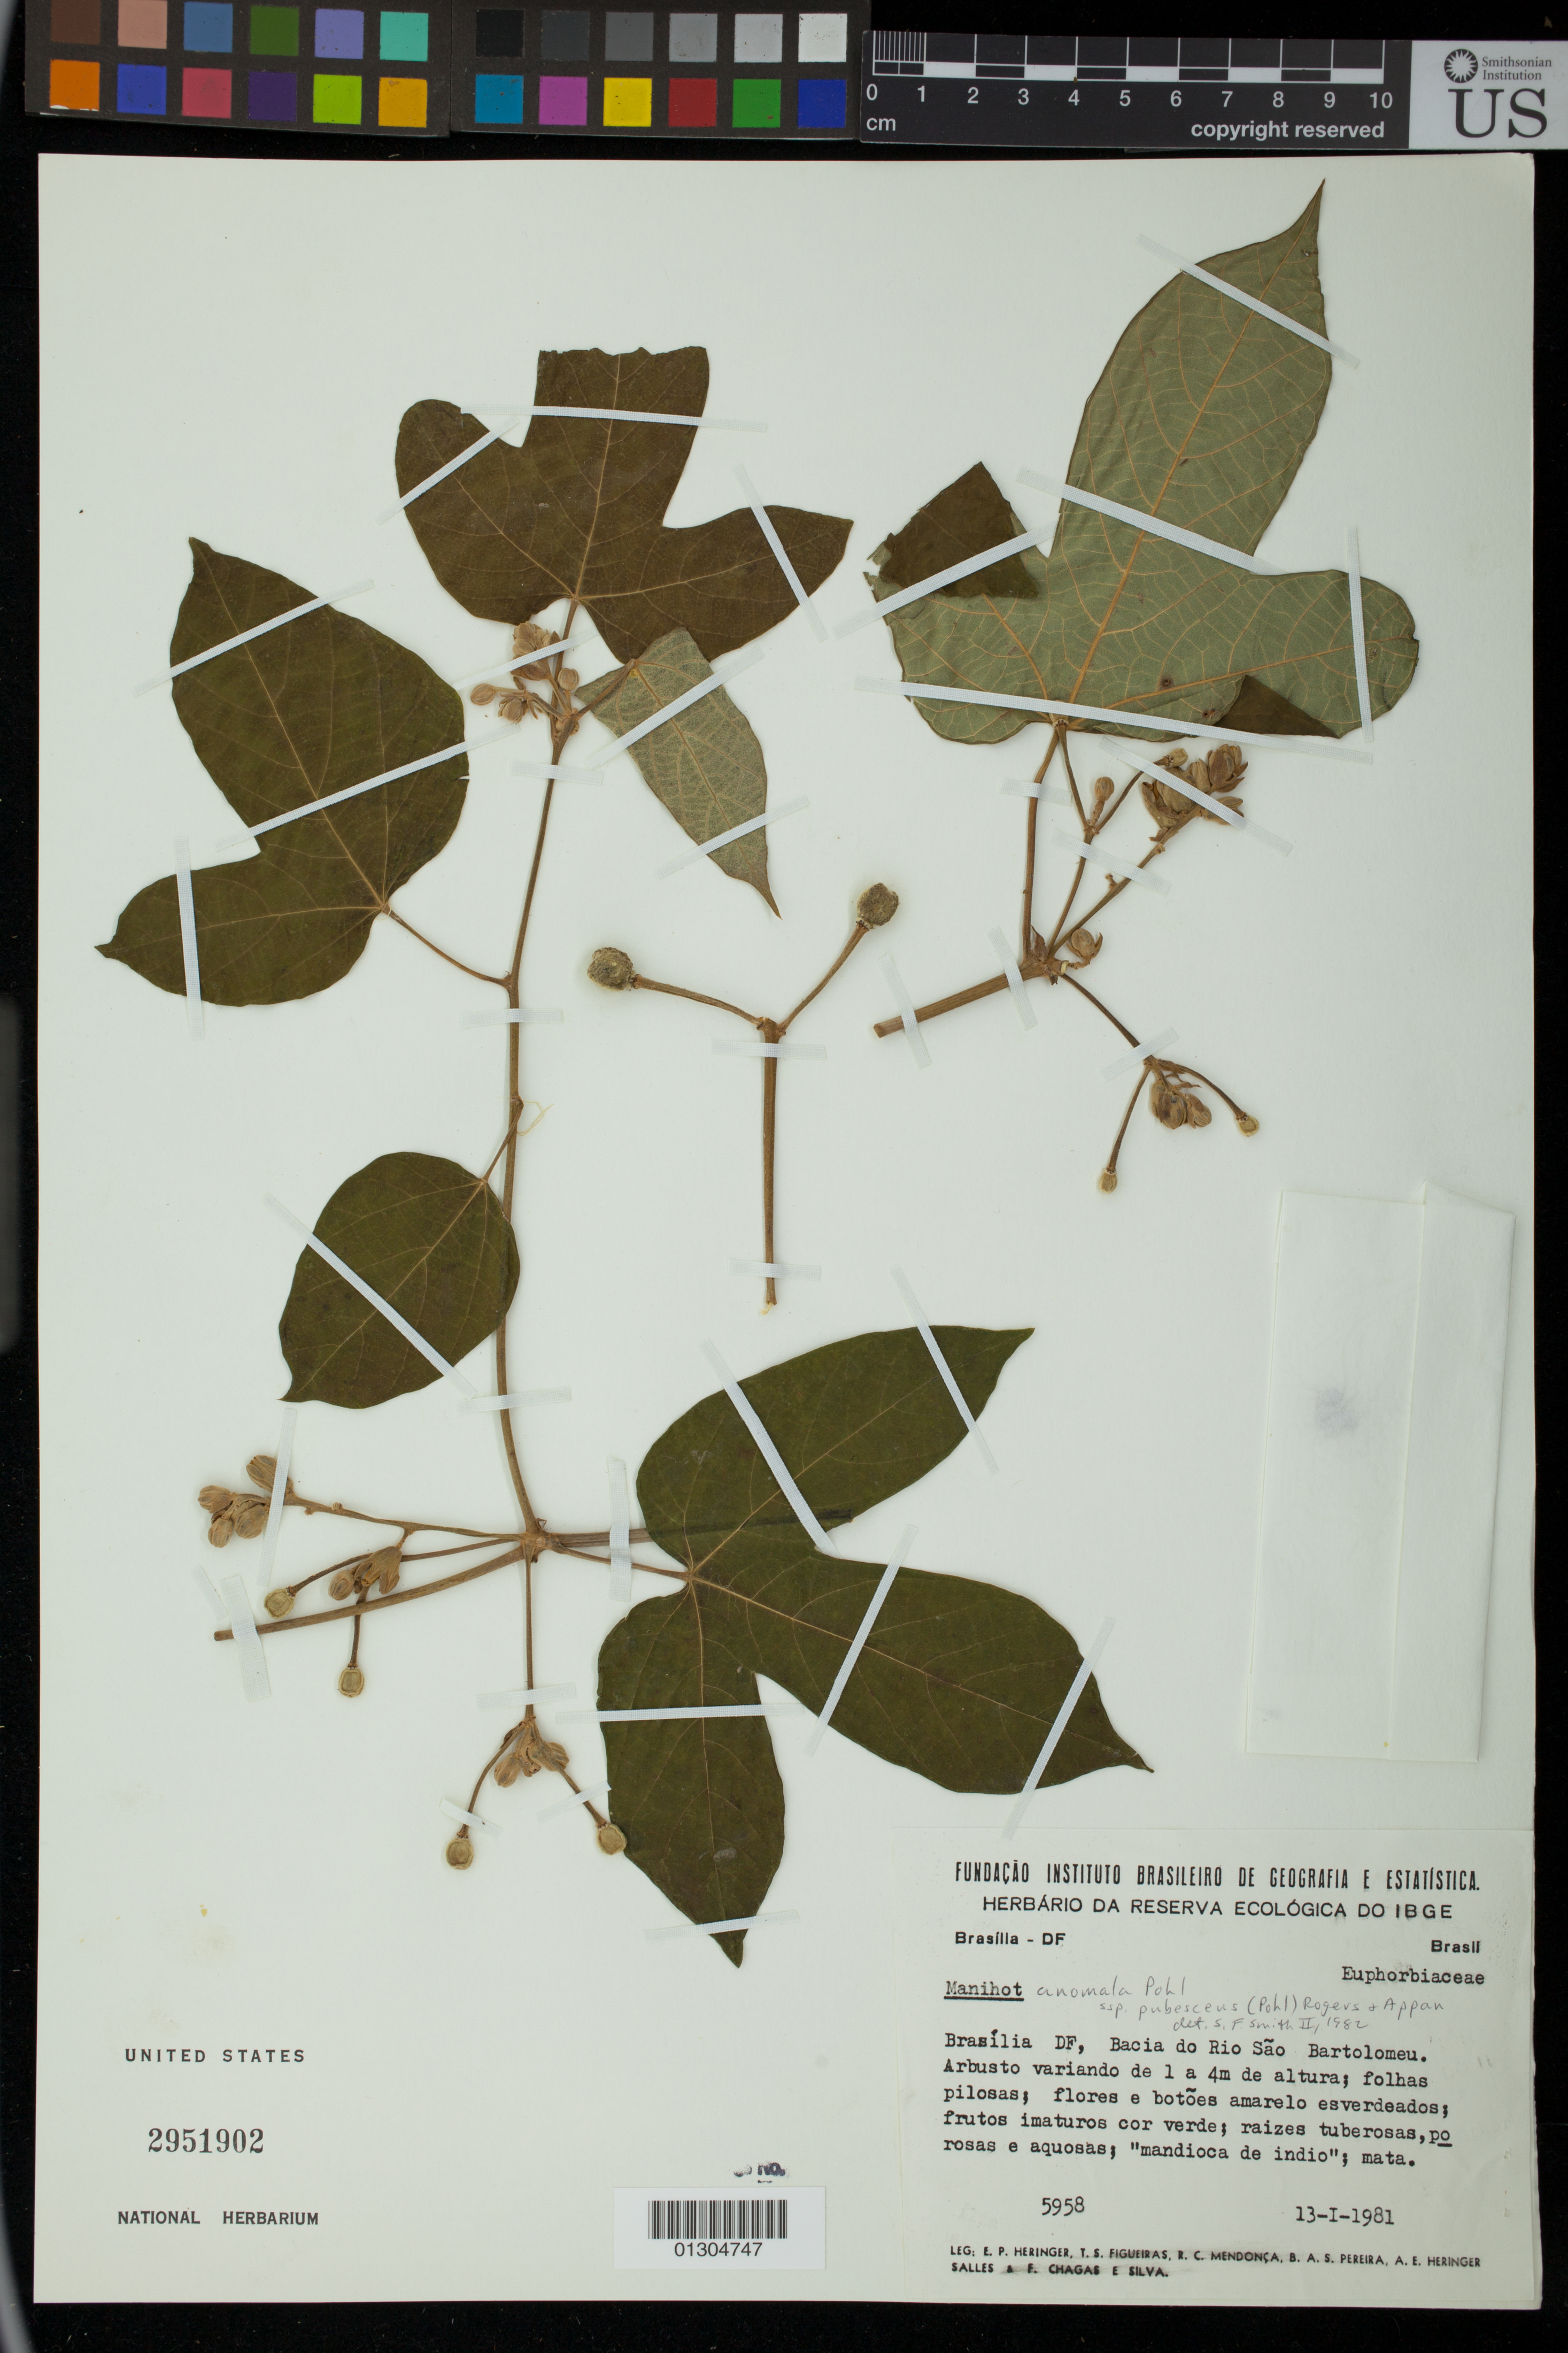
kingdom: Plantae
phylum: Tracheophyta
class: Magnoliopsida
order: Malpighiales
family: Euphorbiaceae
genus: Manihot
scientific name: Manihot anomala subsp. pubescens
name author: (Pohl) D.J. Rogers & Appan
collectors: E. P. Heringer, T. S. Figueiras, R. C. Mendonça, B. A. S. Pereira, A. E. Heringer Salles & F. Chagas e Silva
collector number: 5958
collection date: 1981-01-13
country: Brazil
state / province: Distrito Federal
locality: Bacia do Rio São Bartolomeu.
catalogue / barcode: US 2951902